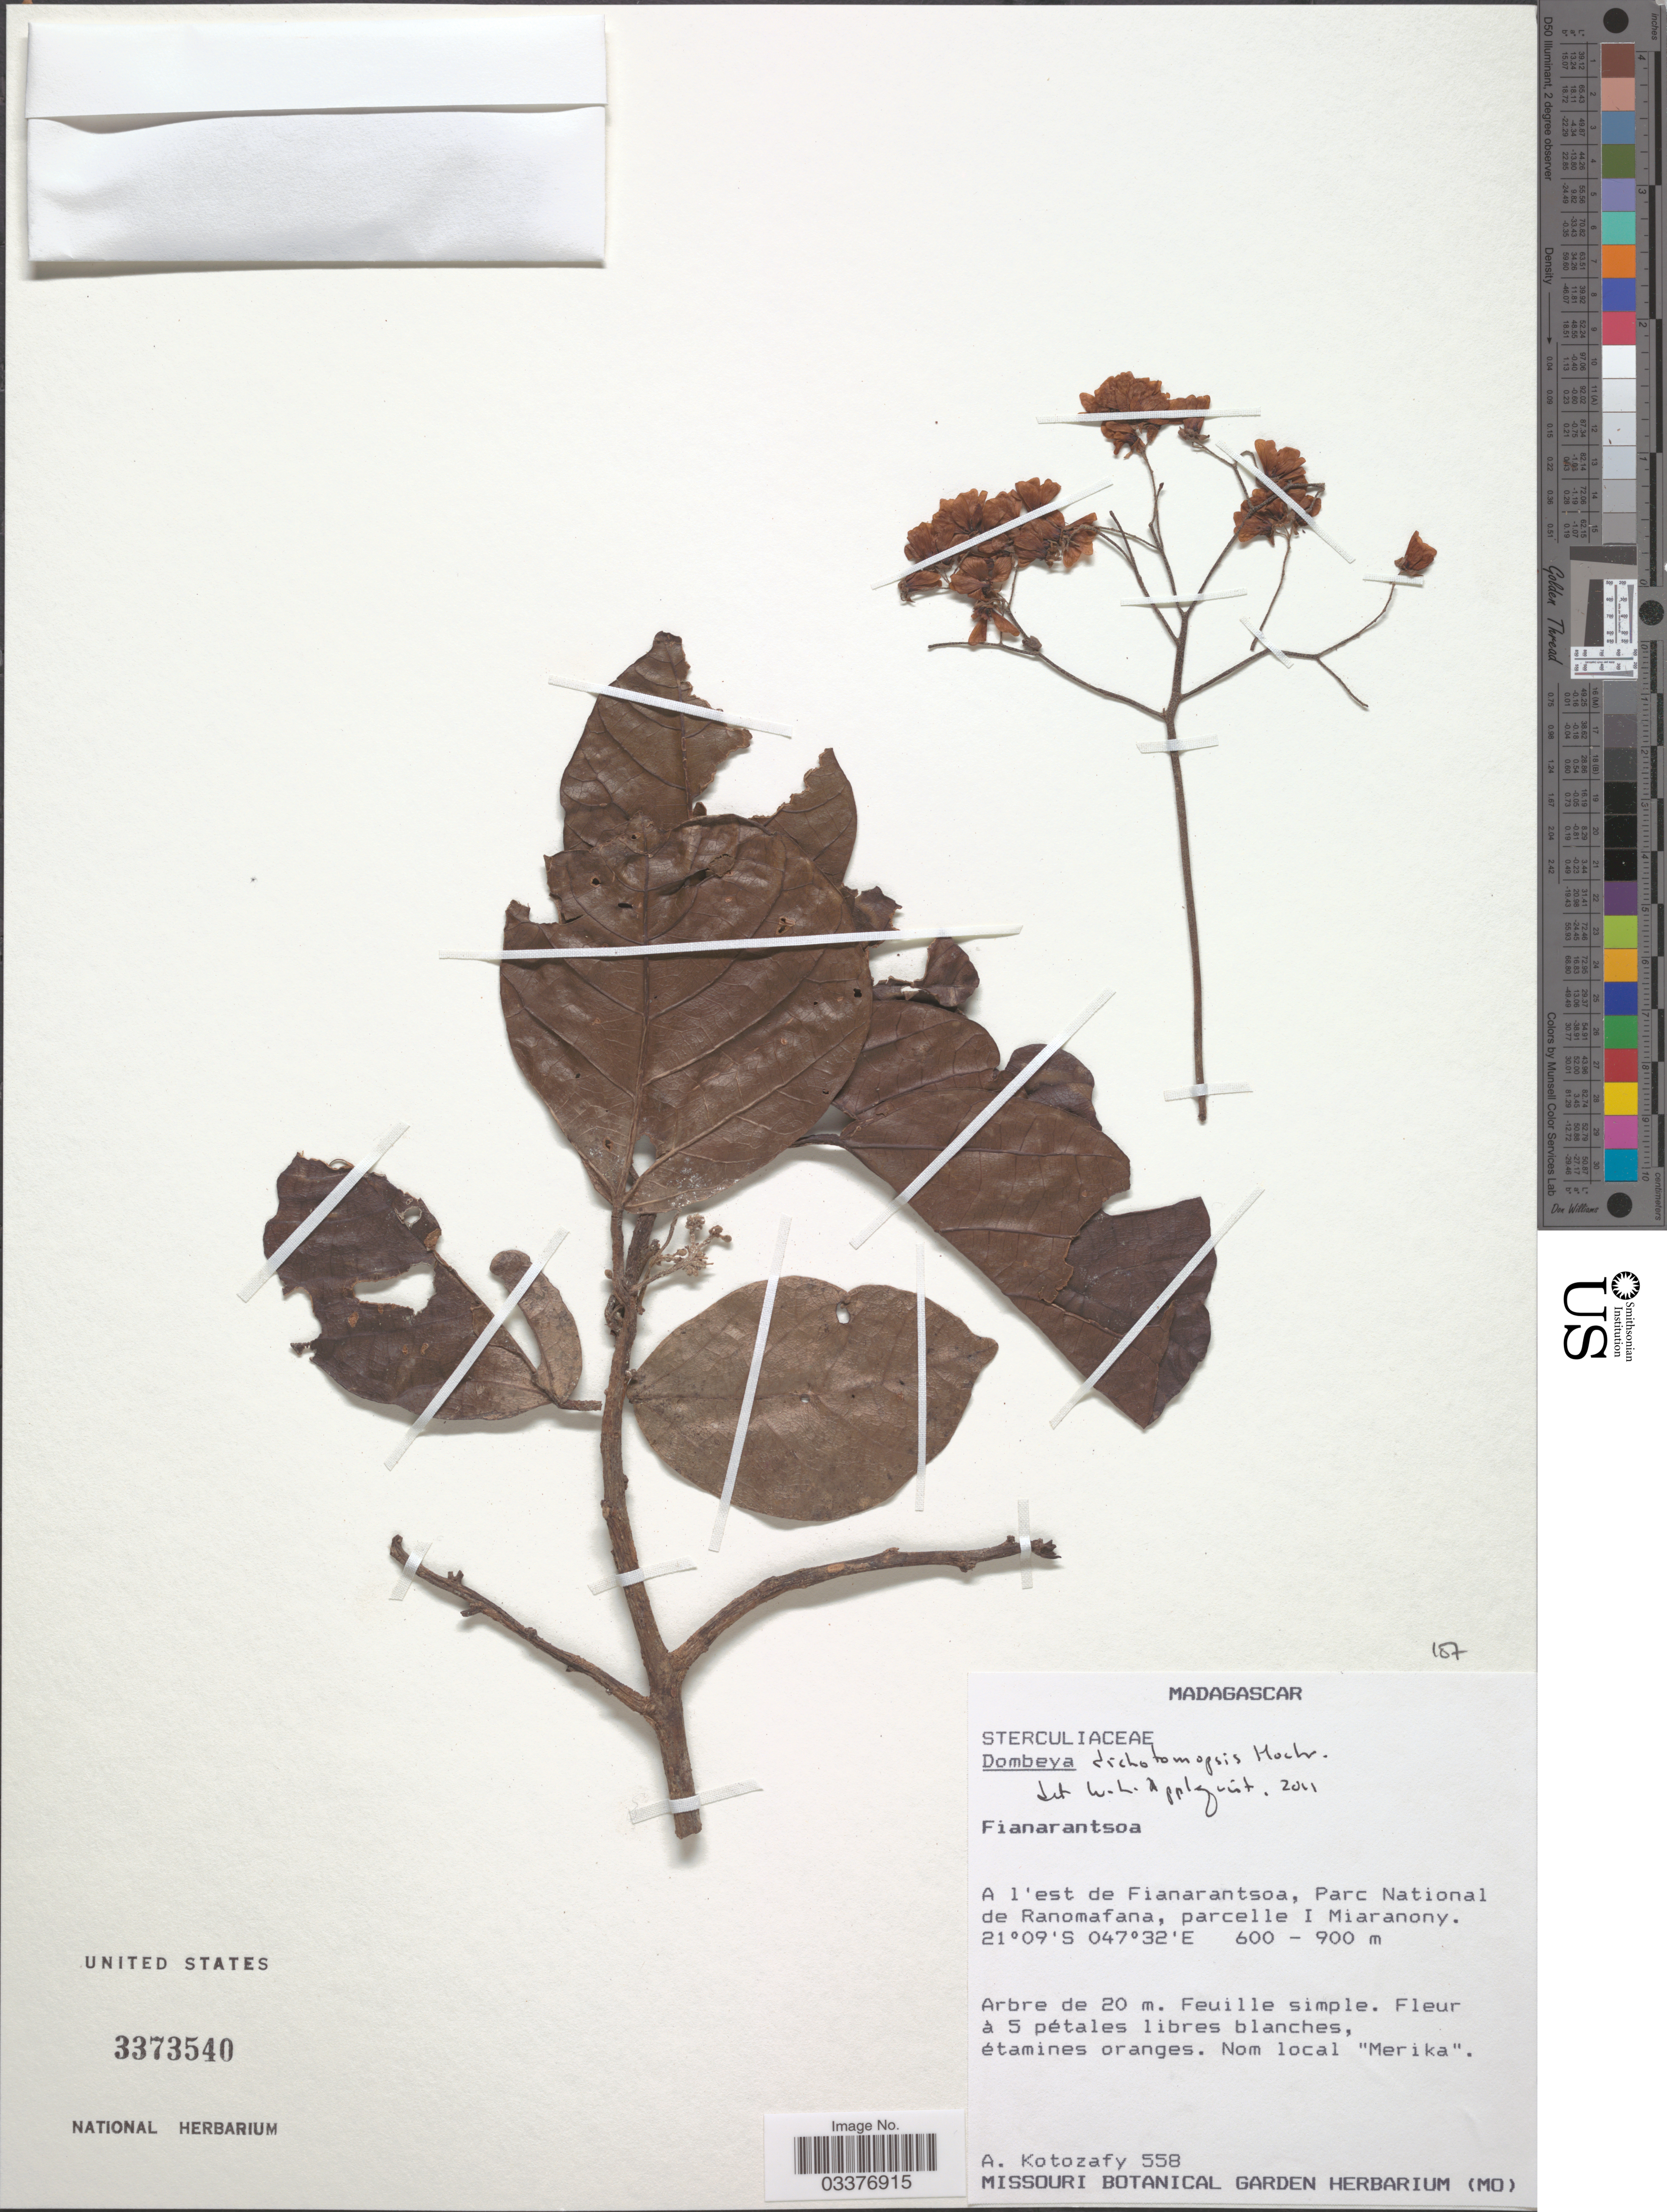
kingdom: Plantae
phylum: Tracheophyta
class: Magnoliopsida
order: Malvales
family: Malvaceae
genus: Dombeya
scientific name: Dombeya dichotomopsis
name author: Hochr.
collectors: A. Kotozafy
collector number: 558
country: Madagascar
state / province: Vatovavy Fitovinany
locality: A l'est de Fianarantsoa, Parc National de Ranomafana, parcelle I Miaranony.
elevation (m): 600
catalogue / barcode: US 3373540